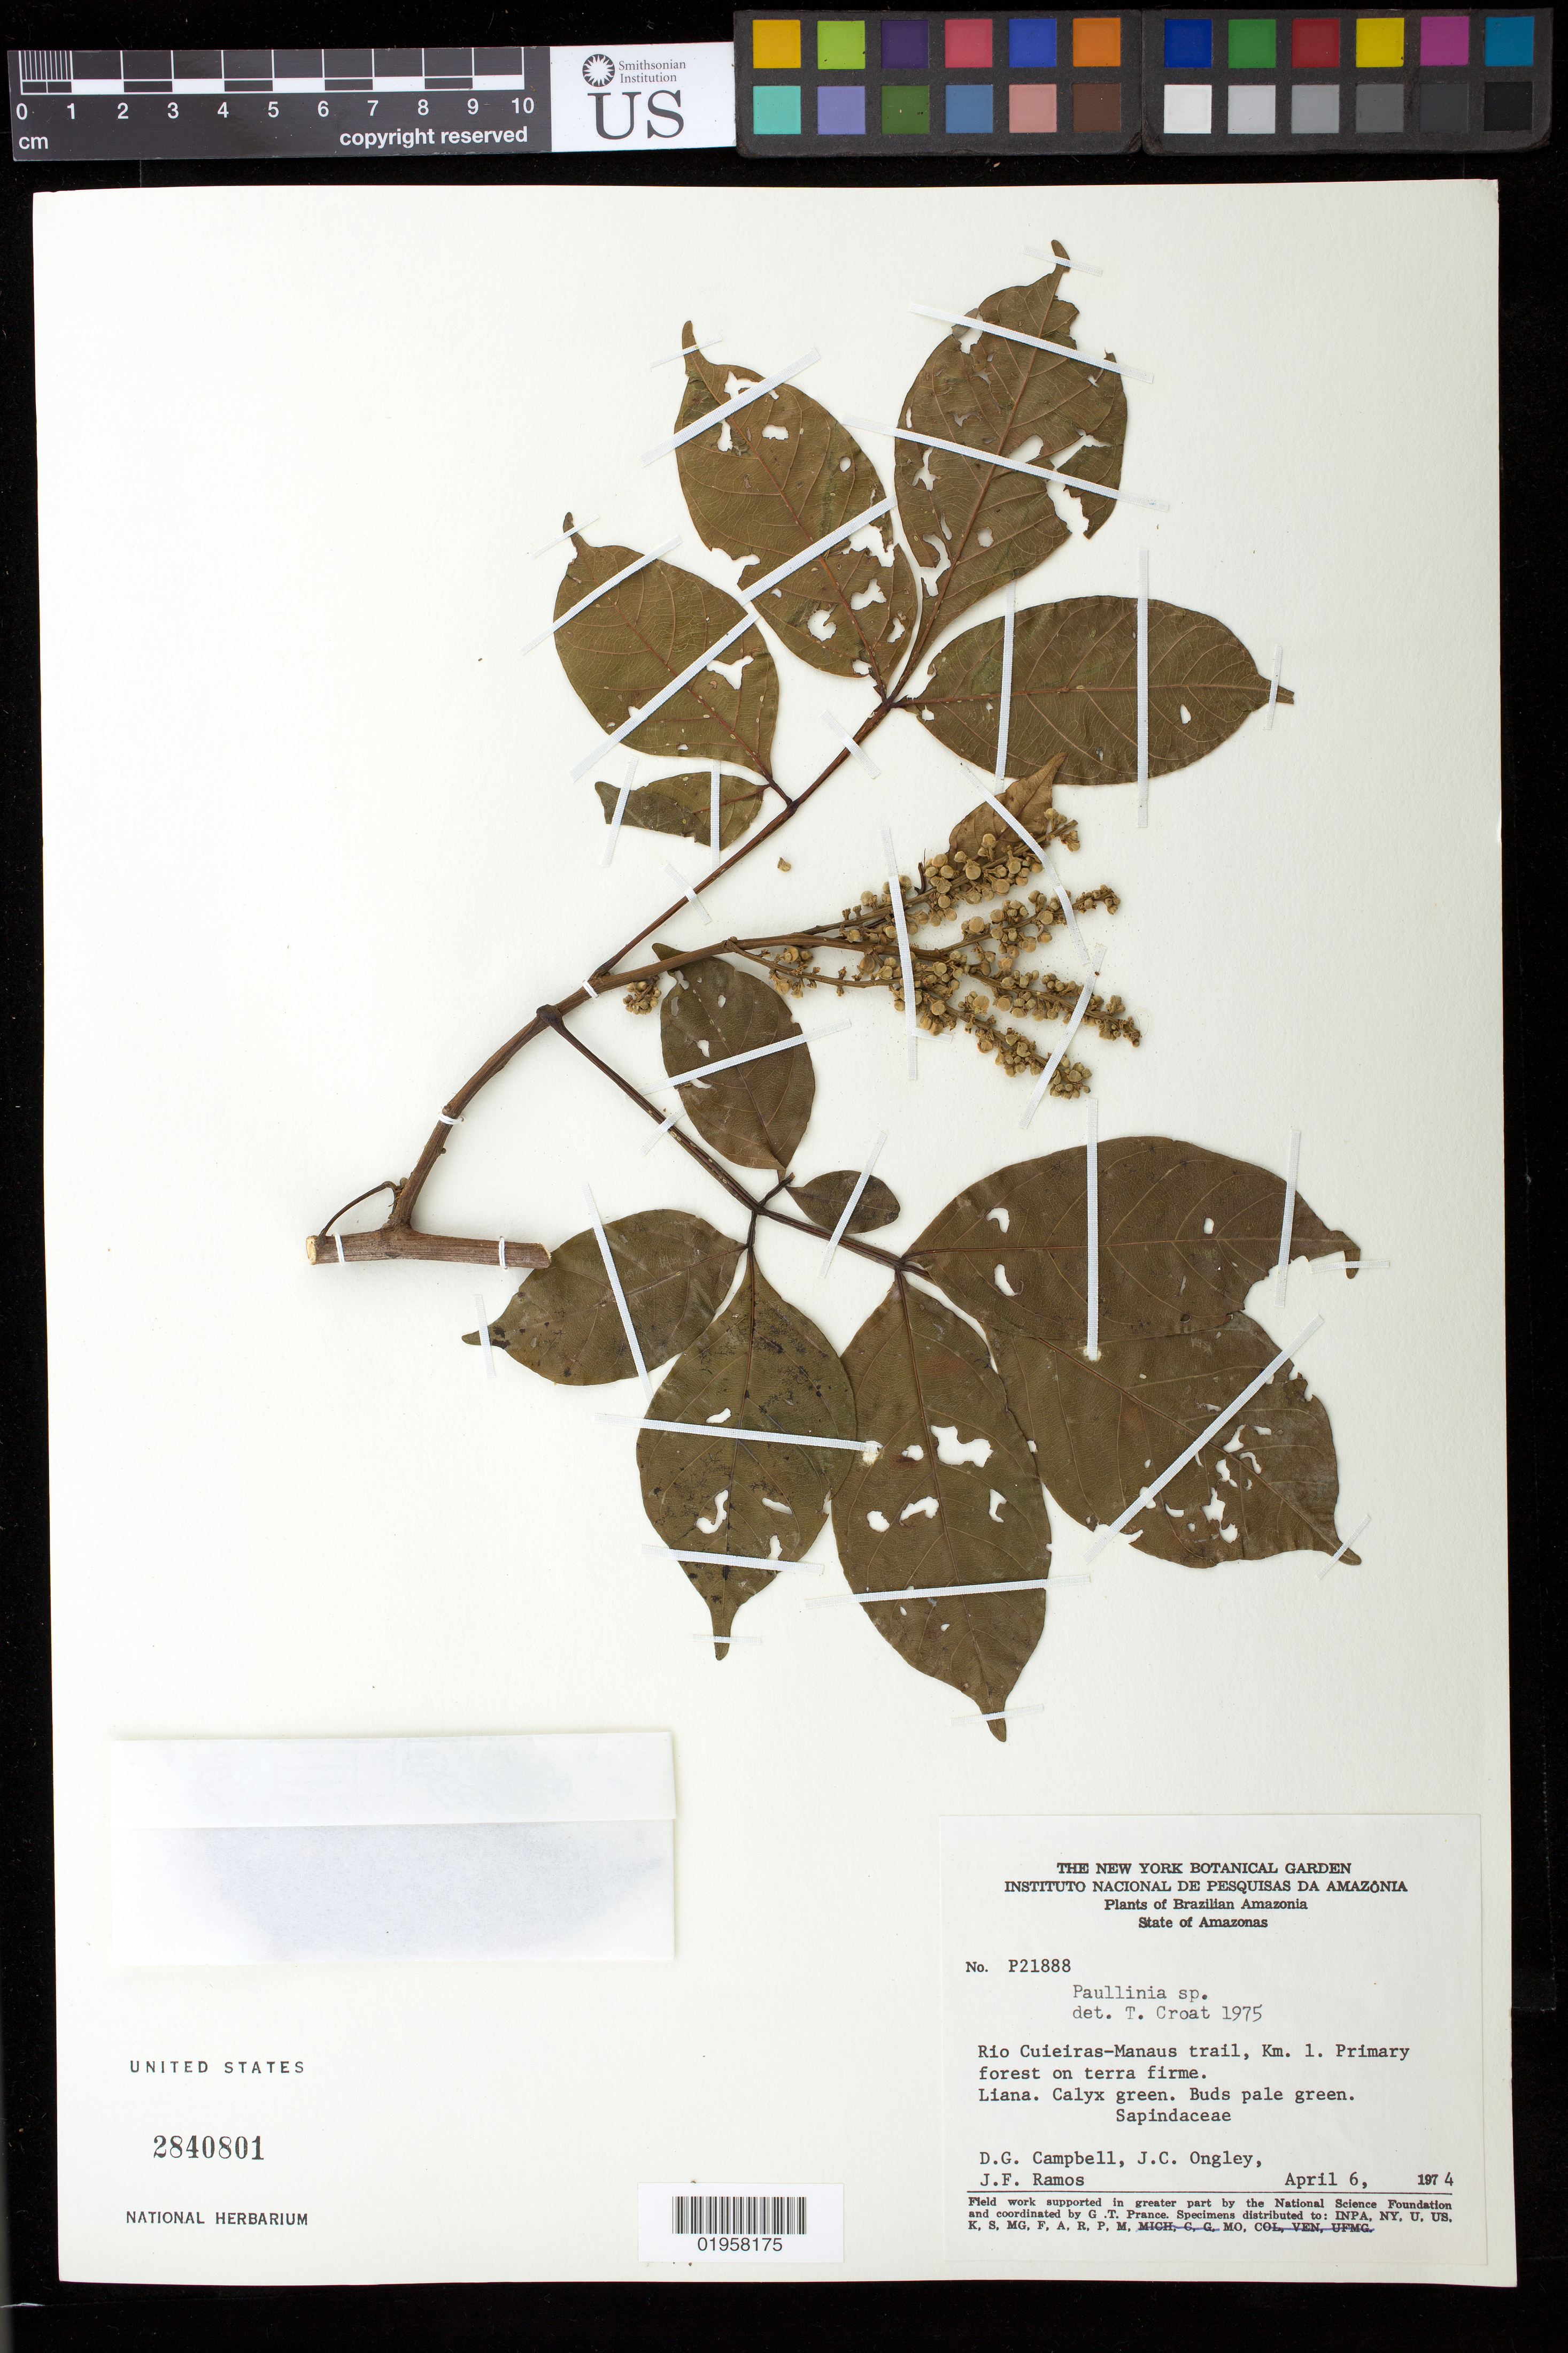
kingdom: Plantae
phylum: Tracheophyta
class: Magnoliopsida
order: Sapindales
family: Sapindaceae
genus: Paullinia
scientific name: Paullinia sp.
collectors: D. G. Campbell, J. C. Ongley & J. F. Ramos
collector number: P21888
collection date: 1974-04-06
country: Brazil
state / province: Amazonas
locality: Rio Cuieiras-Manaus trail, km 1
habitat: Primary forest on terra firme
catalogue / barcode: US 2840801